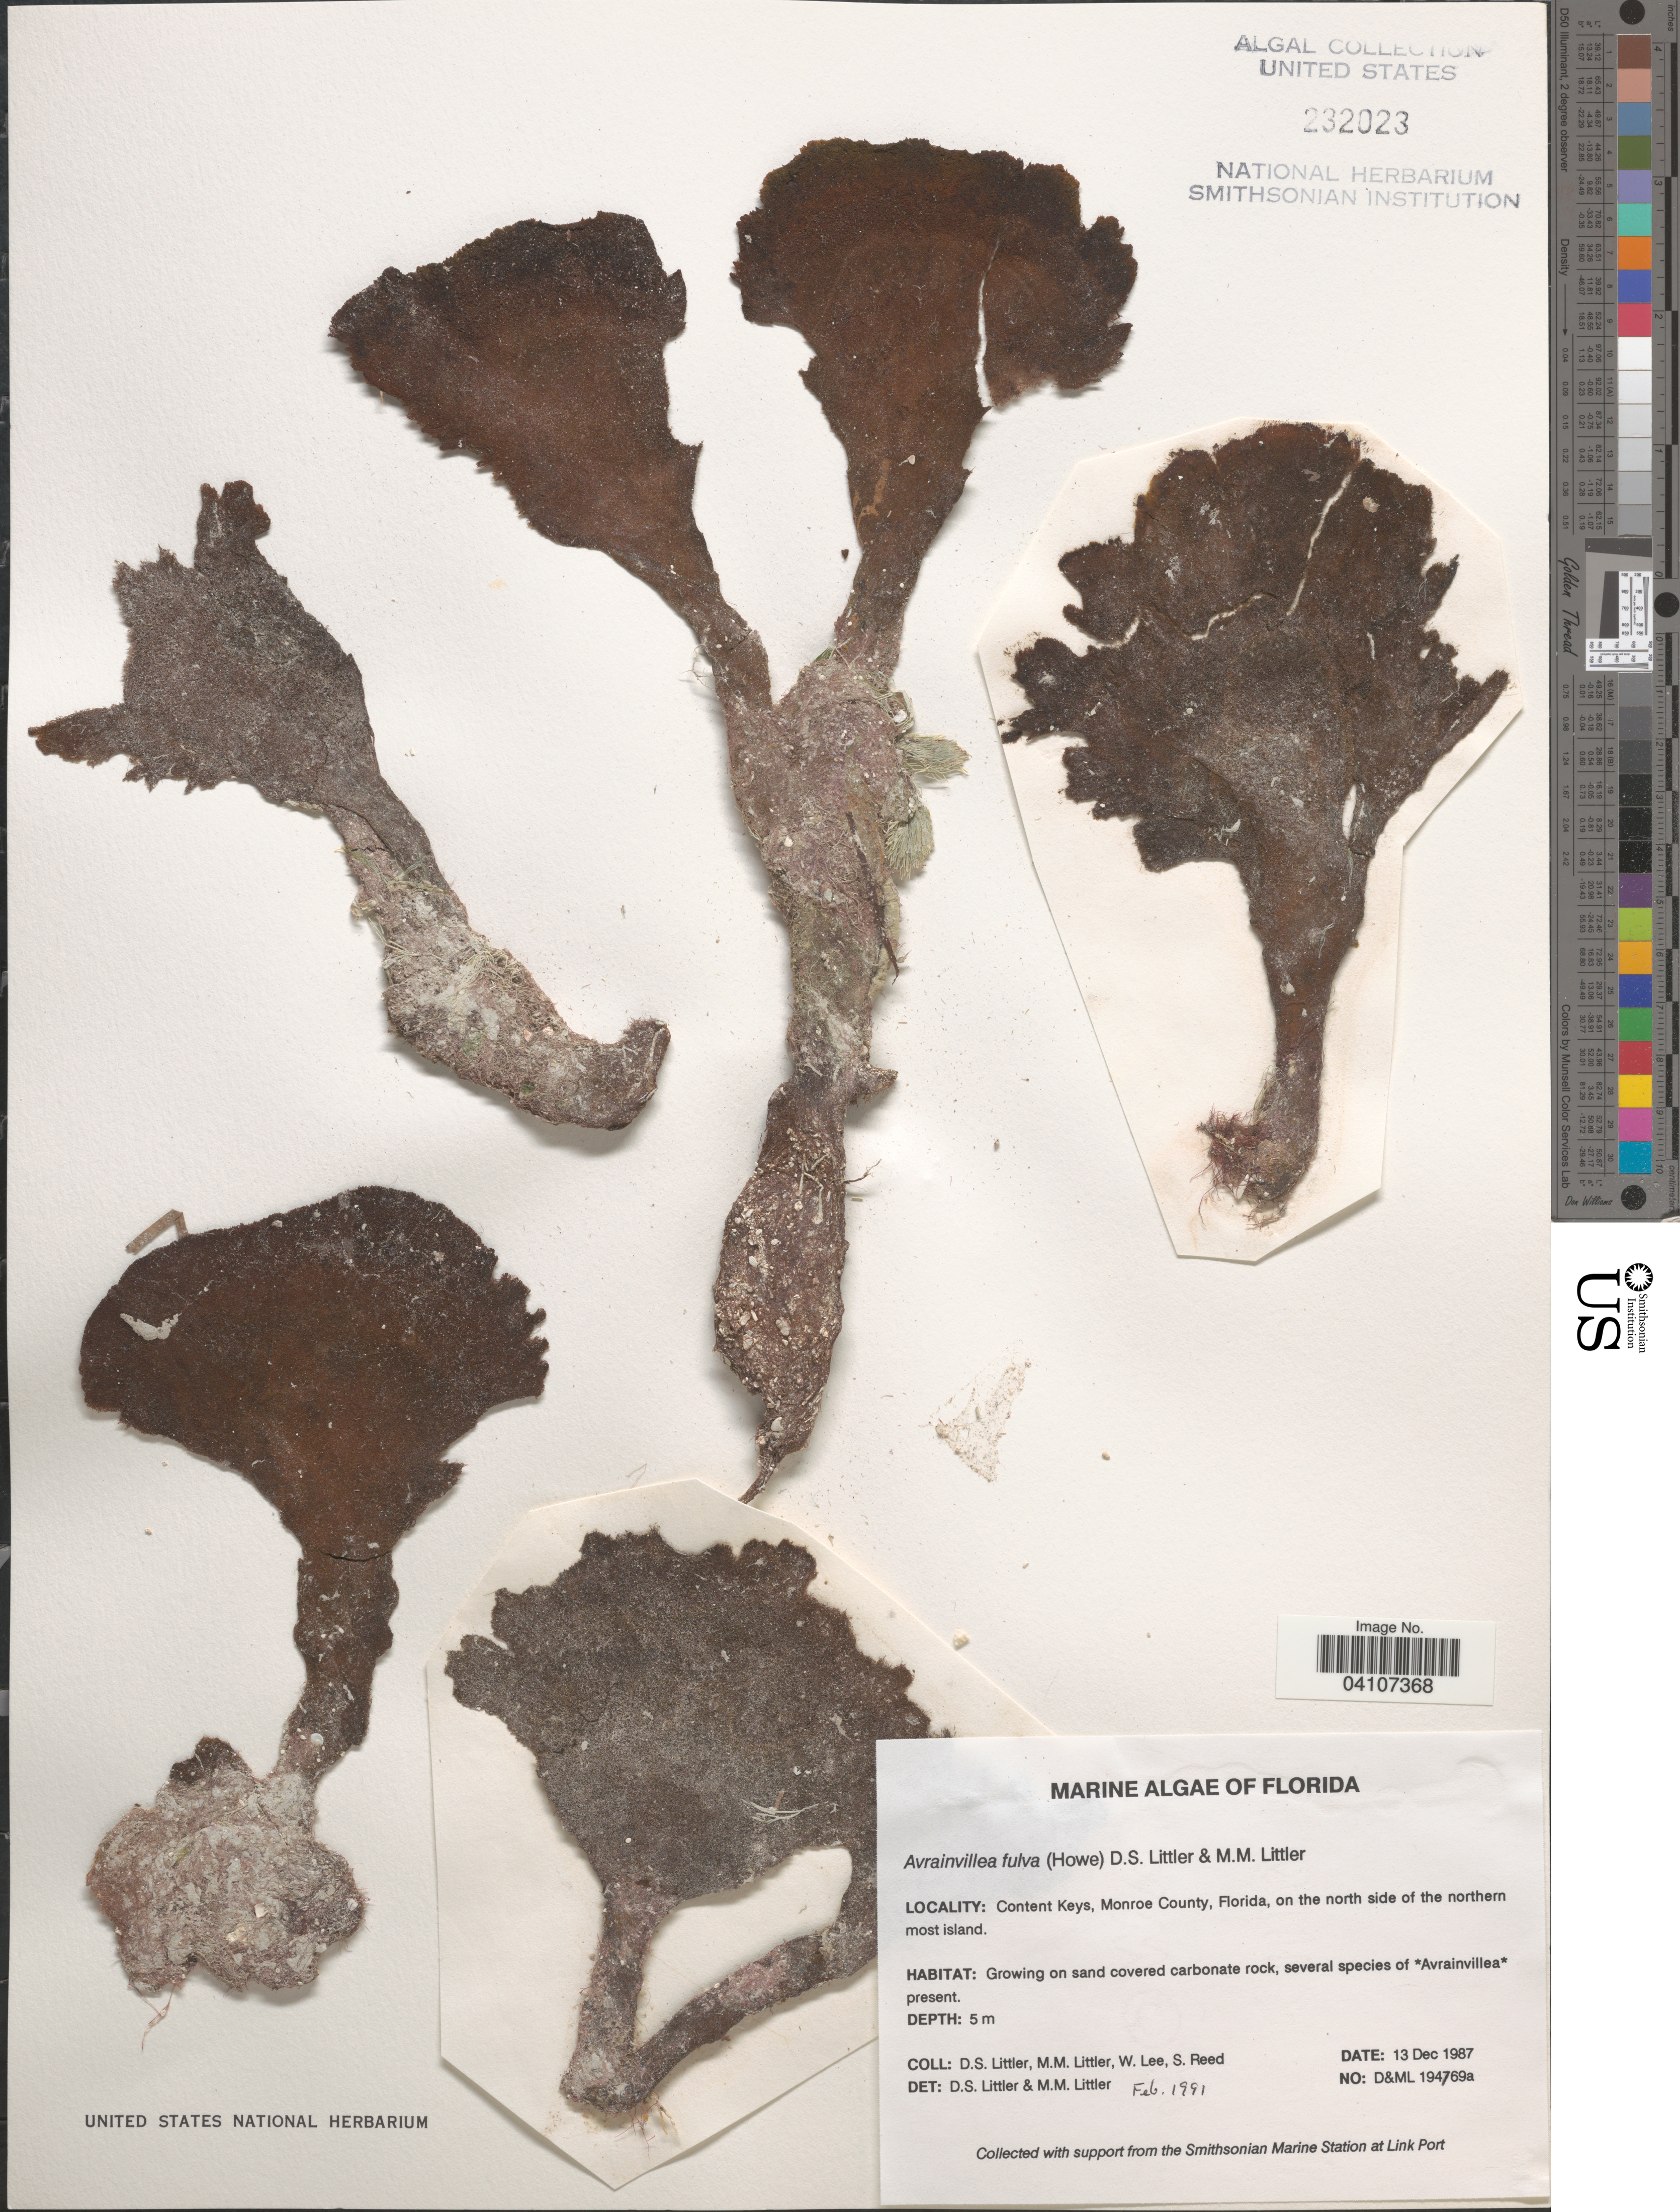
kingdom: Plantae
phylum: Chlorophyta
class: Ulvophyceae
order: Bryopsidales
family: Dichotomosiphonaceae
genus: Avrainvillea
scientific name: Avrainvillea fulva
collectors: D. S. Littler, W. Lee & S. Reed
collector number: D&ML 19469a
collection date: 1987-12-13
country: United States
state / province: Florida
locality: Content Keys, Monroe County, on the north side of the northern most island.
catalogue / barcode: US 232023